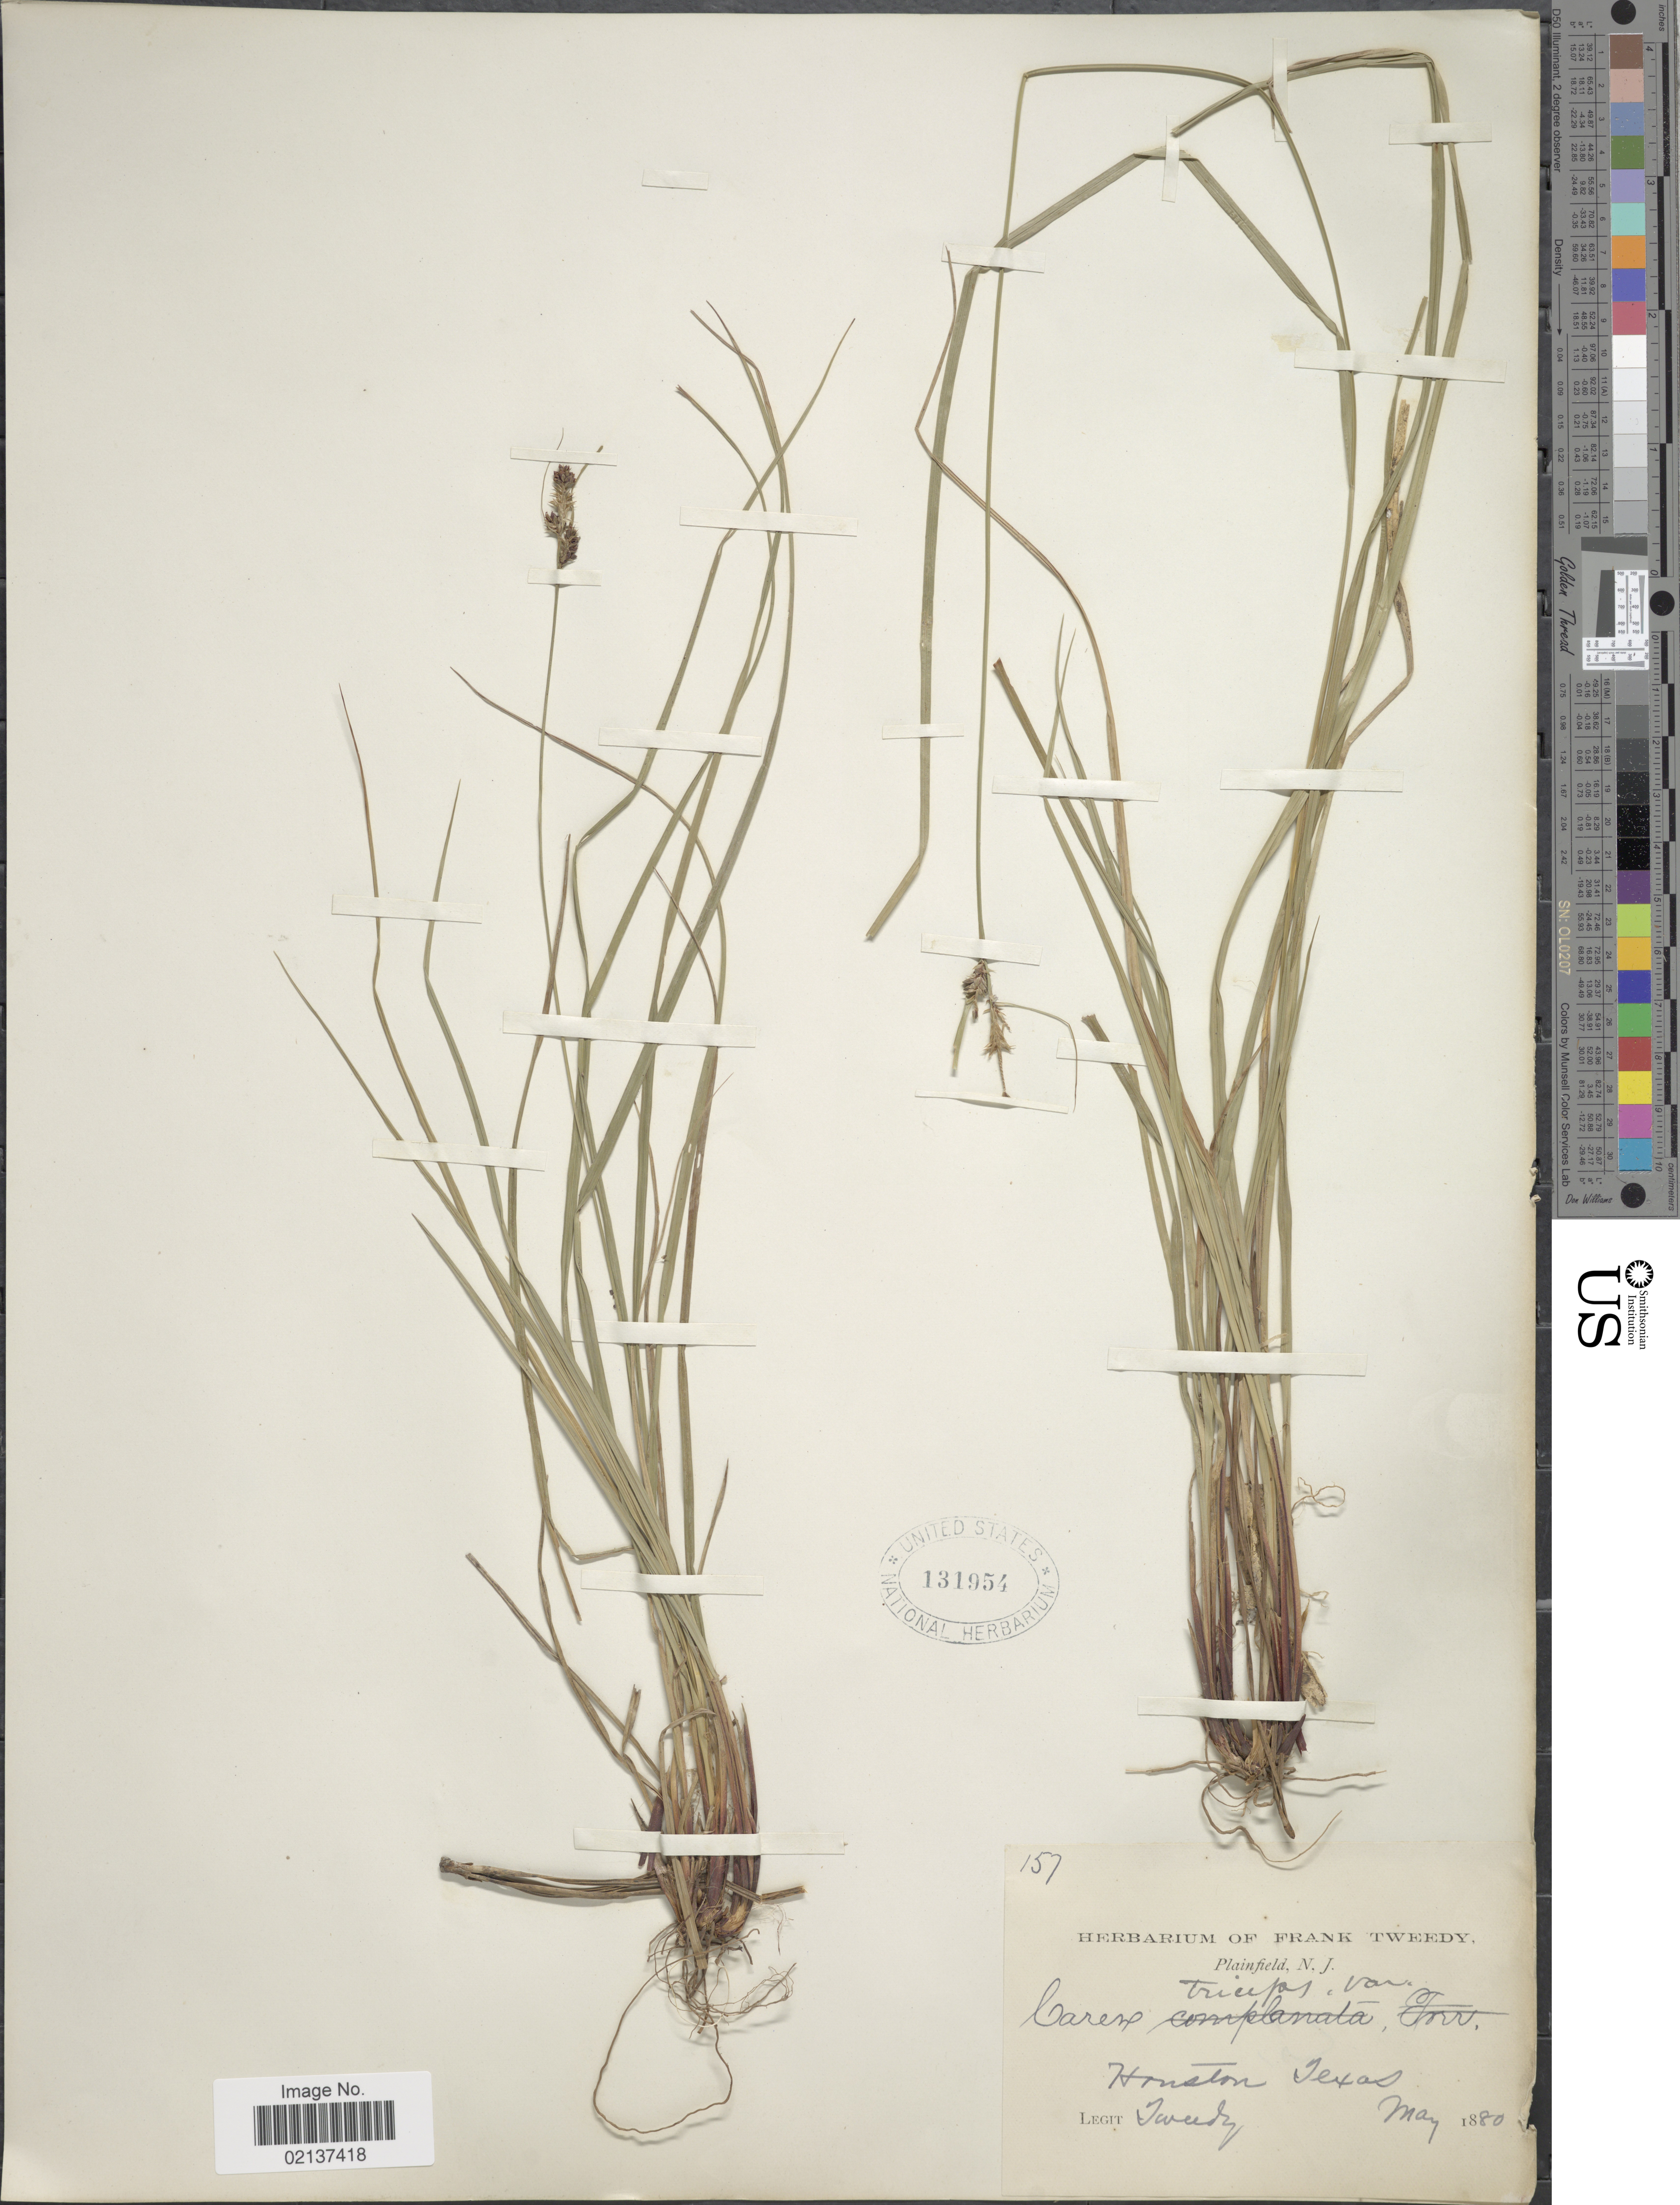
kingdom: Plantae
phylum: Tracheophyta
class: Liliopsida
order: Poales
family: Cyperaceae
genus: Carex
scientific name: Carex hirsutella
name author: Mack.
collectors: F. Tweedy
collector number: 157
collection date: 1880-05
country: United States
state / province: Texas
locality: Houston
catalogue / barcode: US 131954